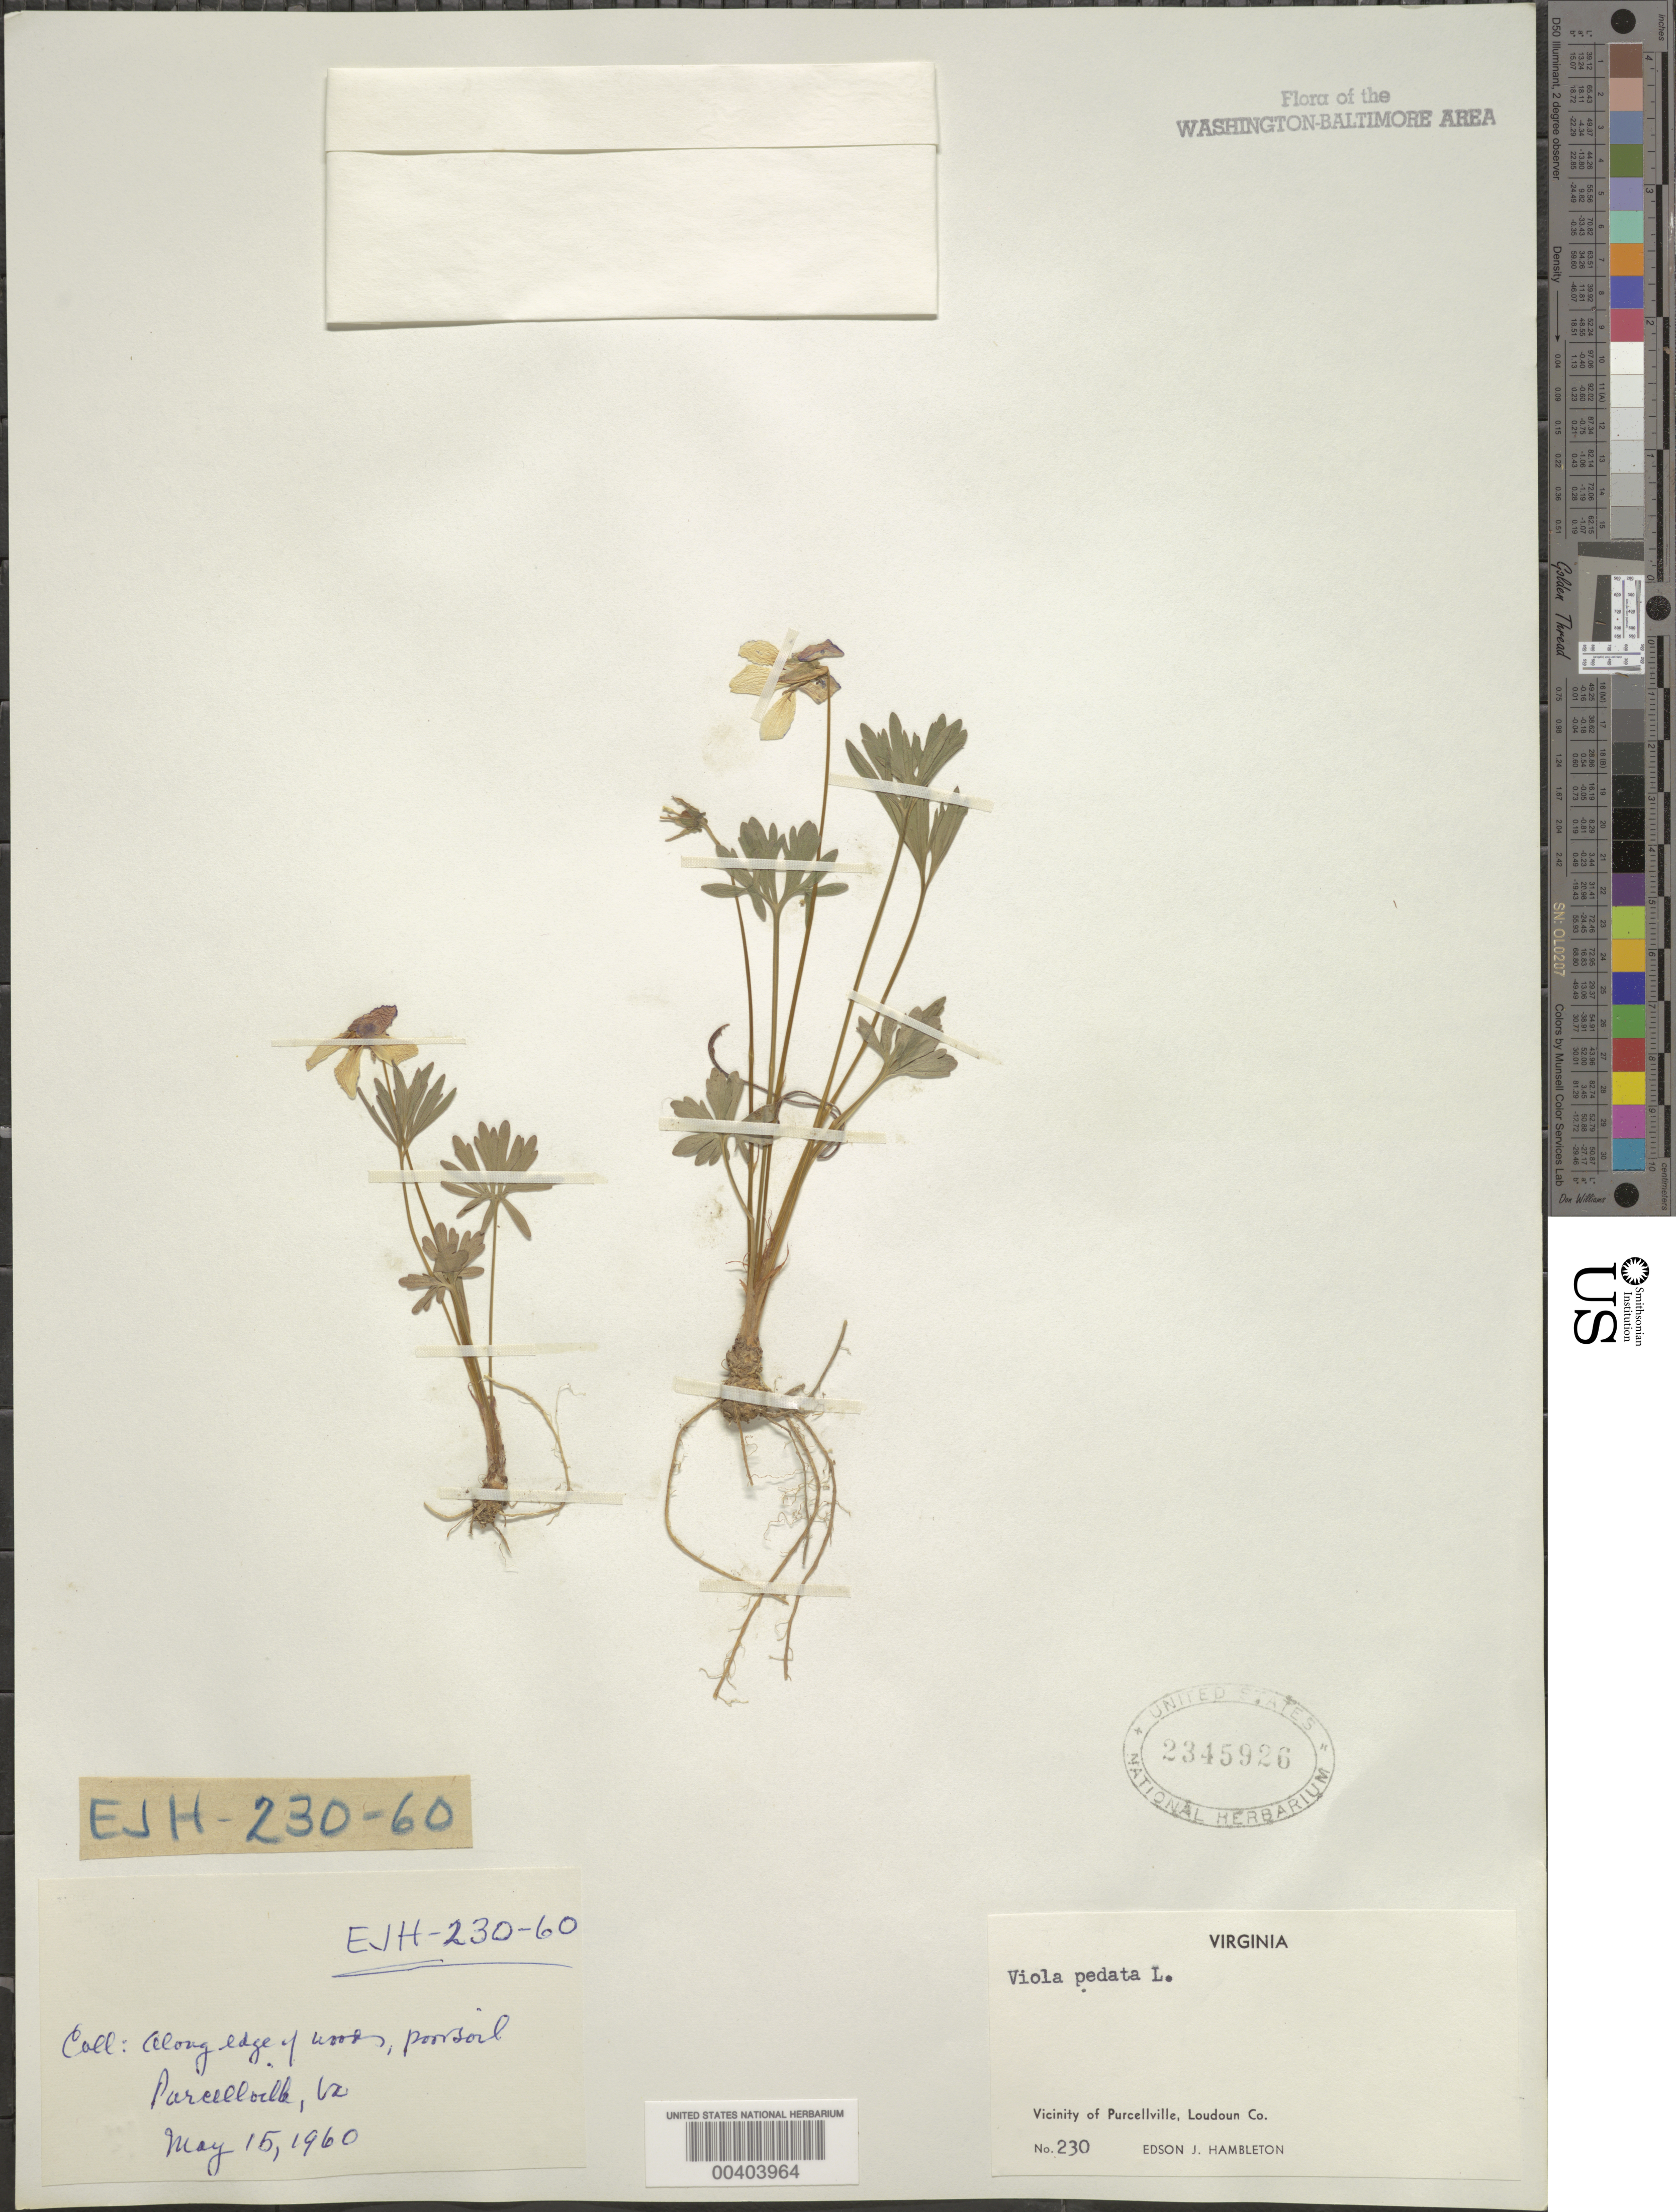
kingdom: Plantae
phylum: Tracheophyta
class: Magnoliopsida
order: Malpighiales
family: Violaceae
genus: Viola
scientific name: Viola pedata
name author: L.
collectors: E. Hambleton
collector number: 230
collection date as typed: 15 May 1960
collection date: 1960-05-15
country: United States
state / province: Virginia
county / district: Loudoun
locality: Purcellville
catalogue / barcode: US 2345926